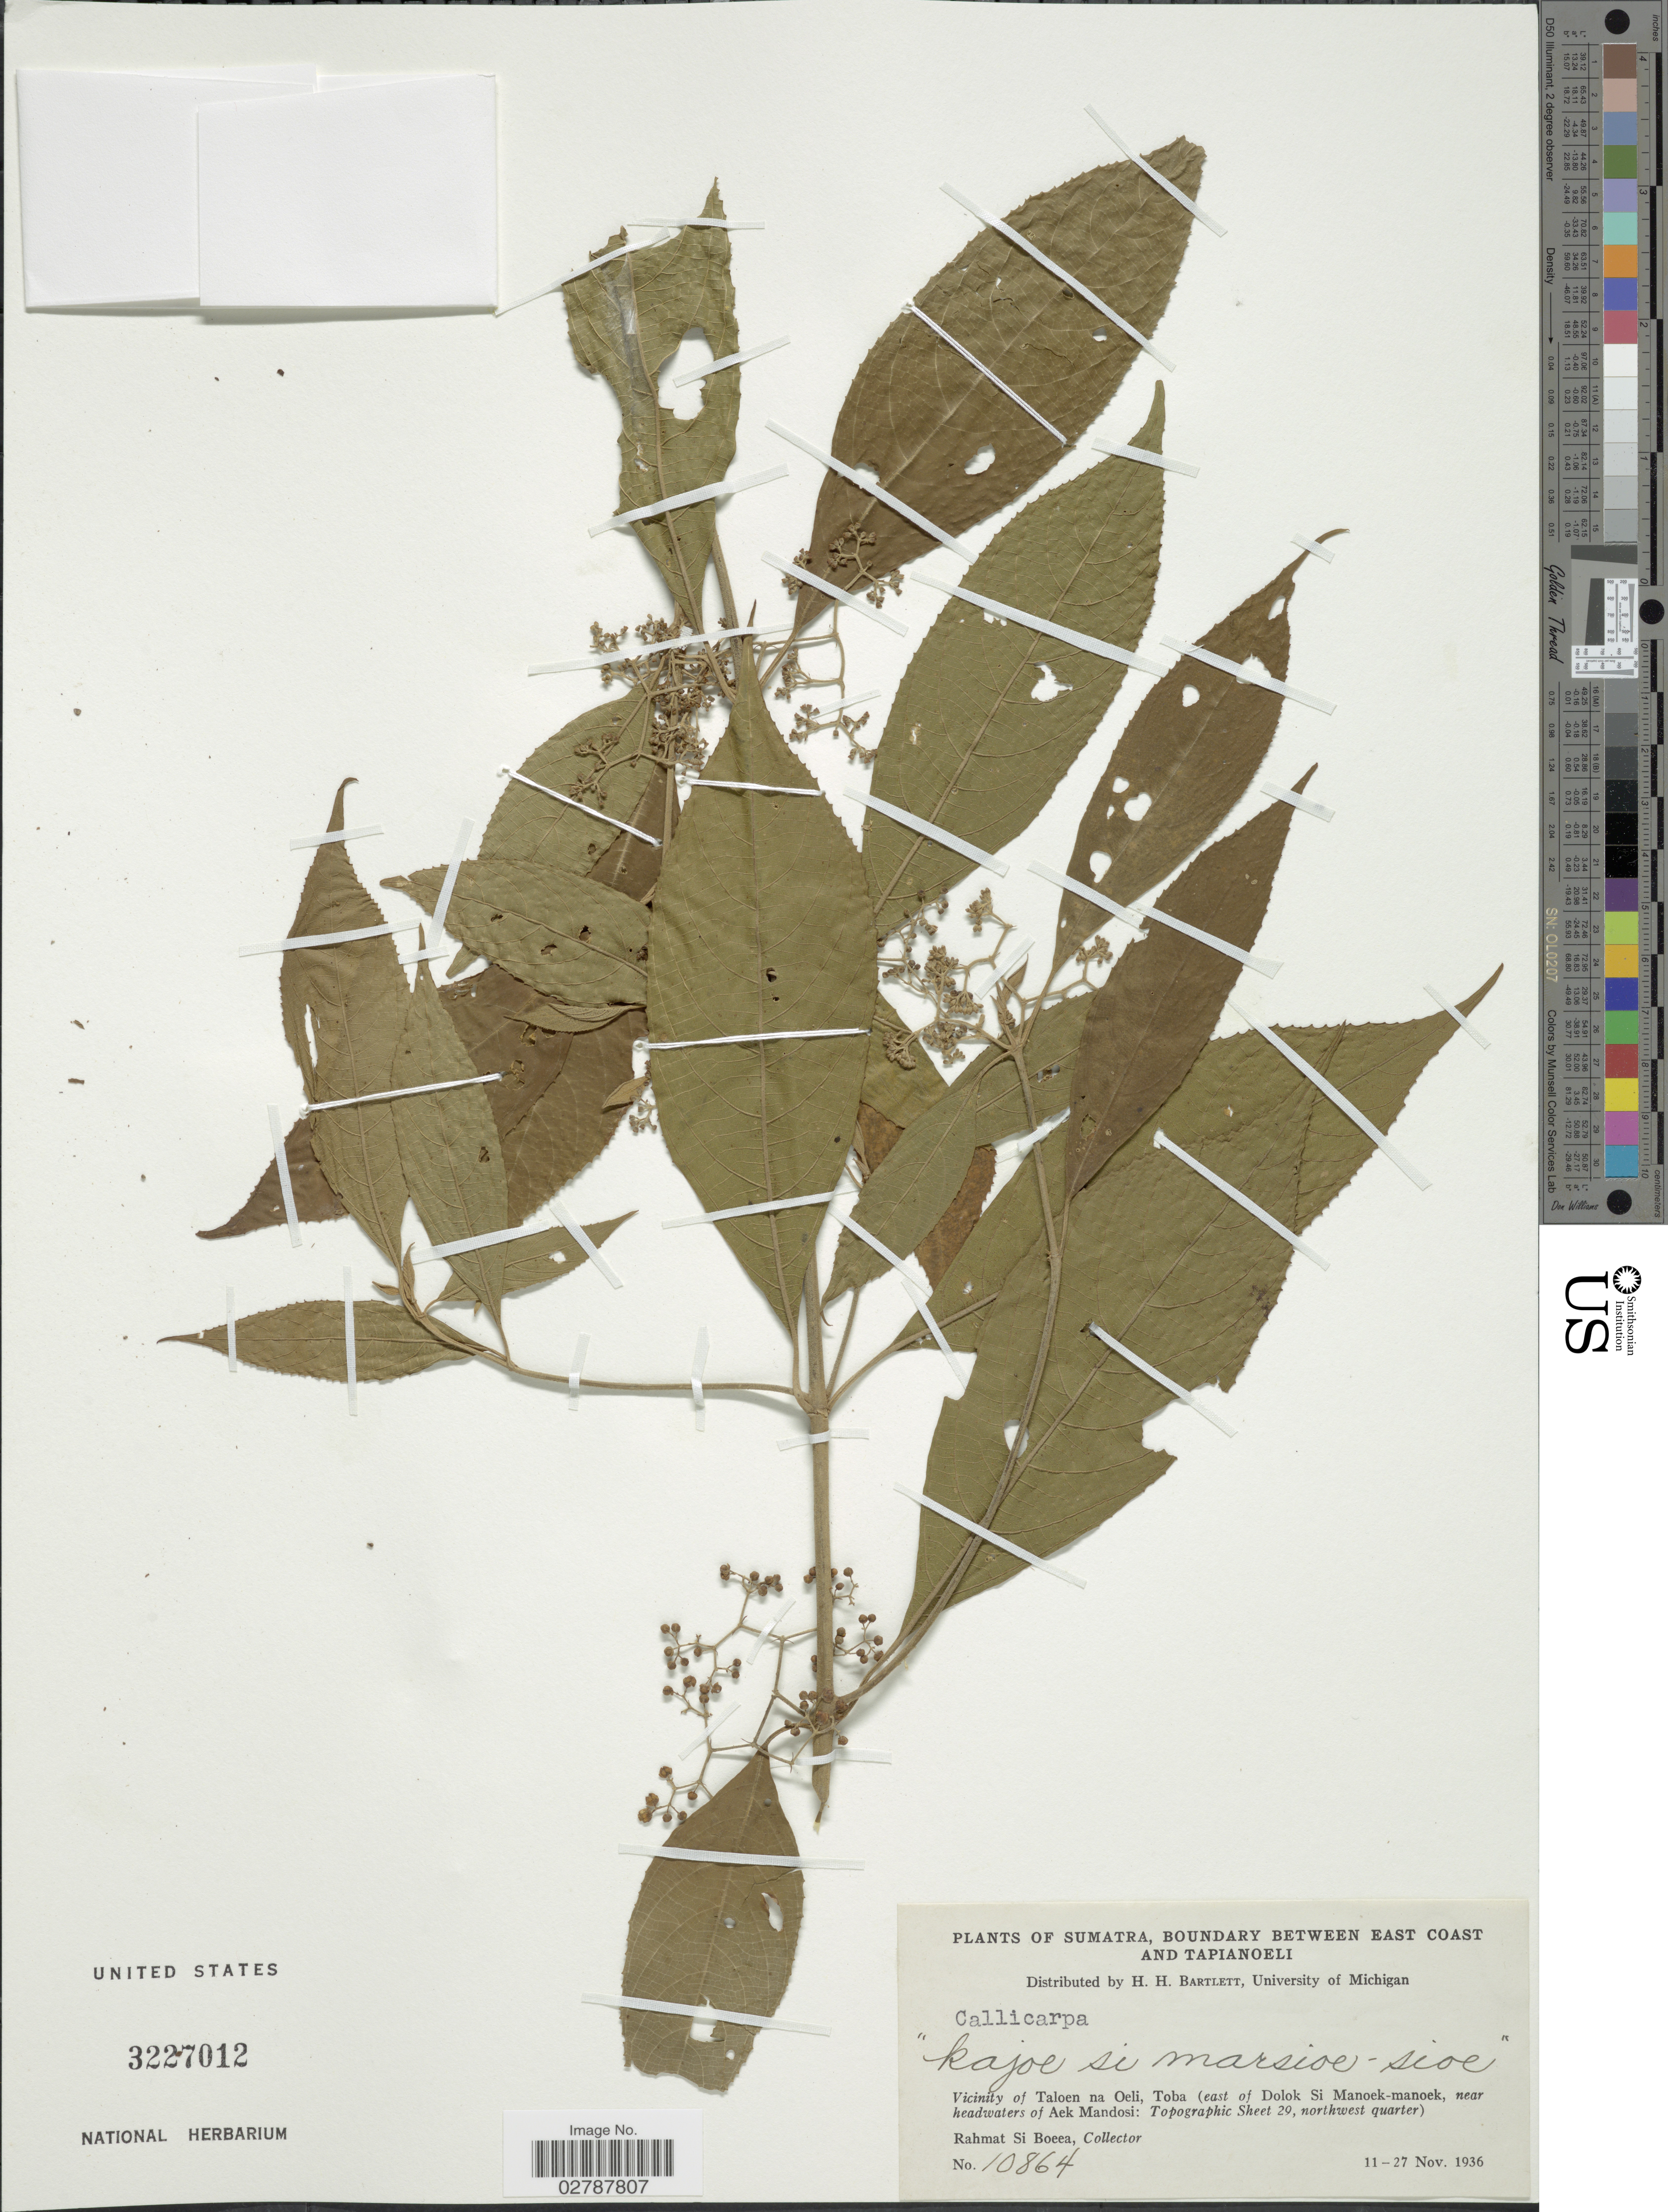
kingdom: Plantae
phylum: Tracheophyta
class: Magnoliopsida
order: Lamiales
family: Lamiaceae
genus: Callicarpa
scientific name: Callicarpa sp.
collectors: Rahmat Si Boeea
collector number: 10864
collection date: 1936-11-11/1936-11-27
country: Indonesia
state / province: Sumatra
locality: Boundary between East Coast and Tapianoeli. Vicinity of Taloen na Oeli, Toba (east of Dolok Si Manoek-manoek, near headwaters of Aek Mandosi: Topographic Sheet 29, northwest quarter).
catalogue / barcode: US 3227012